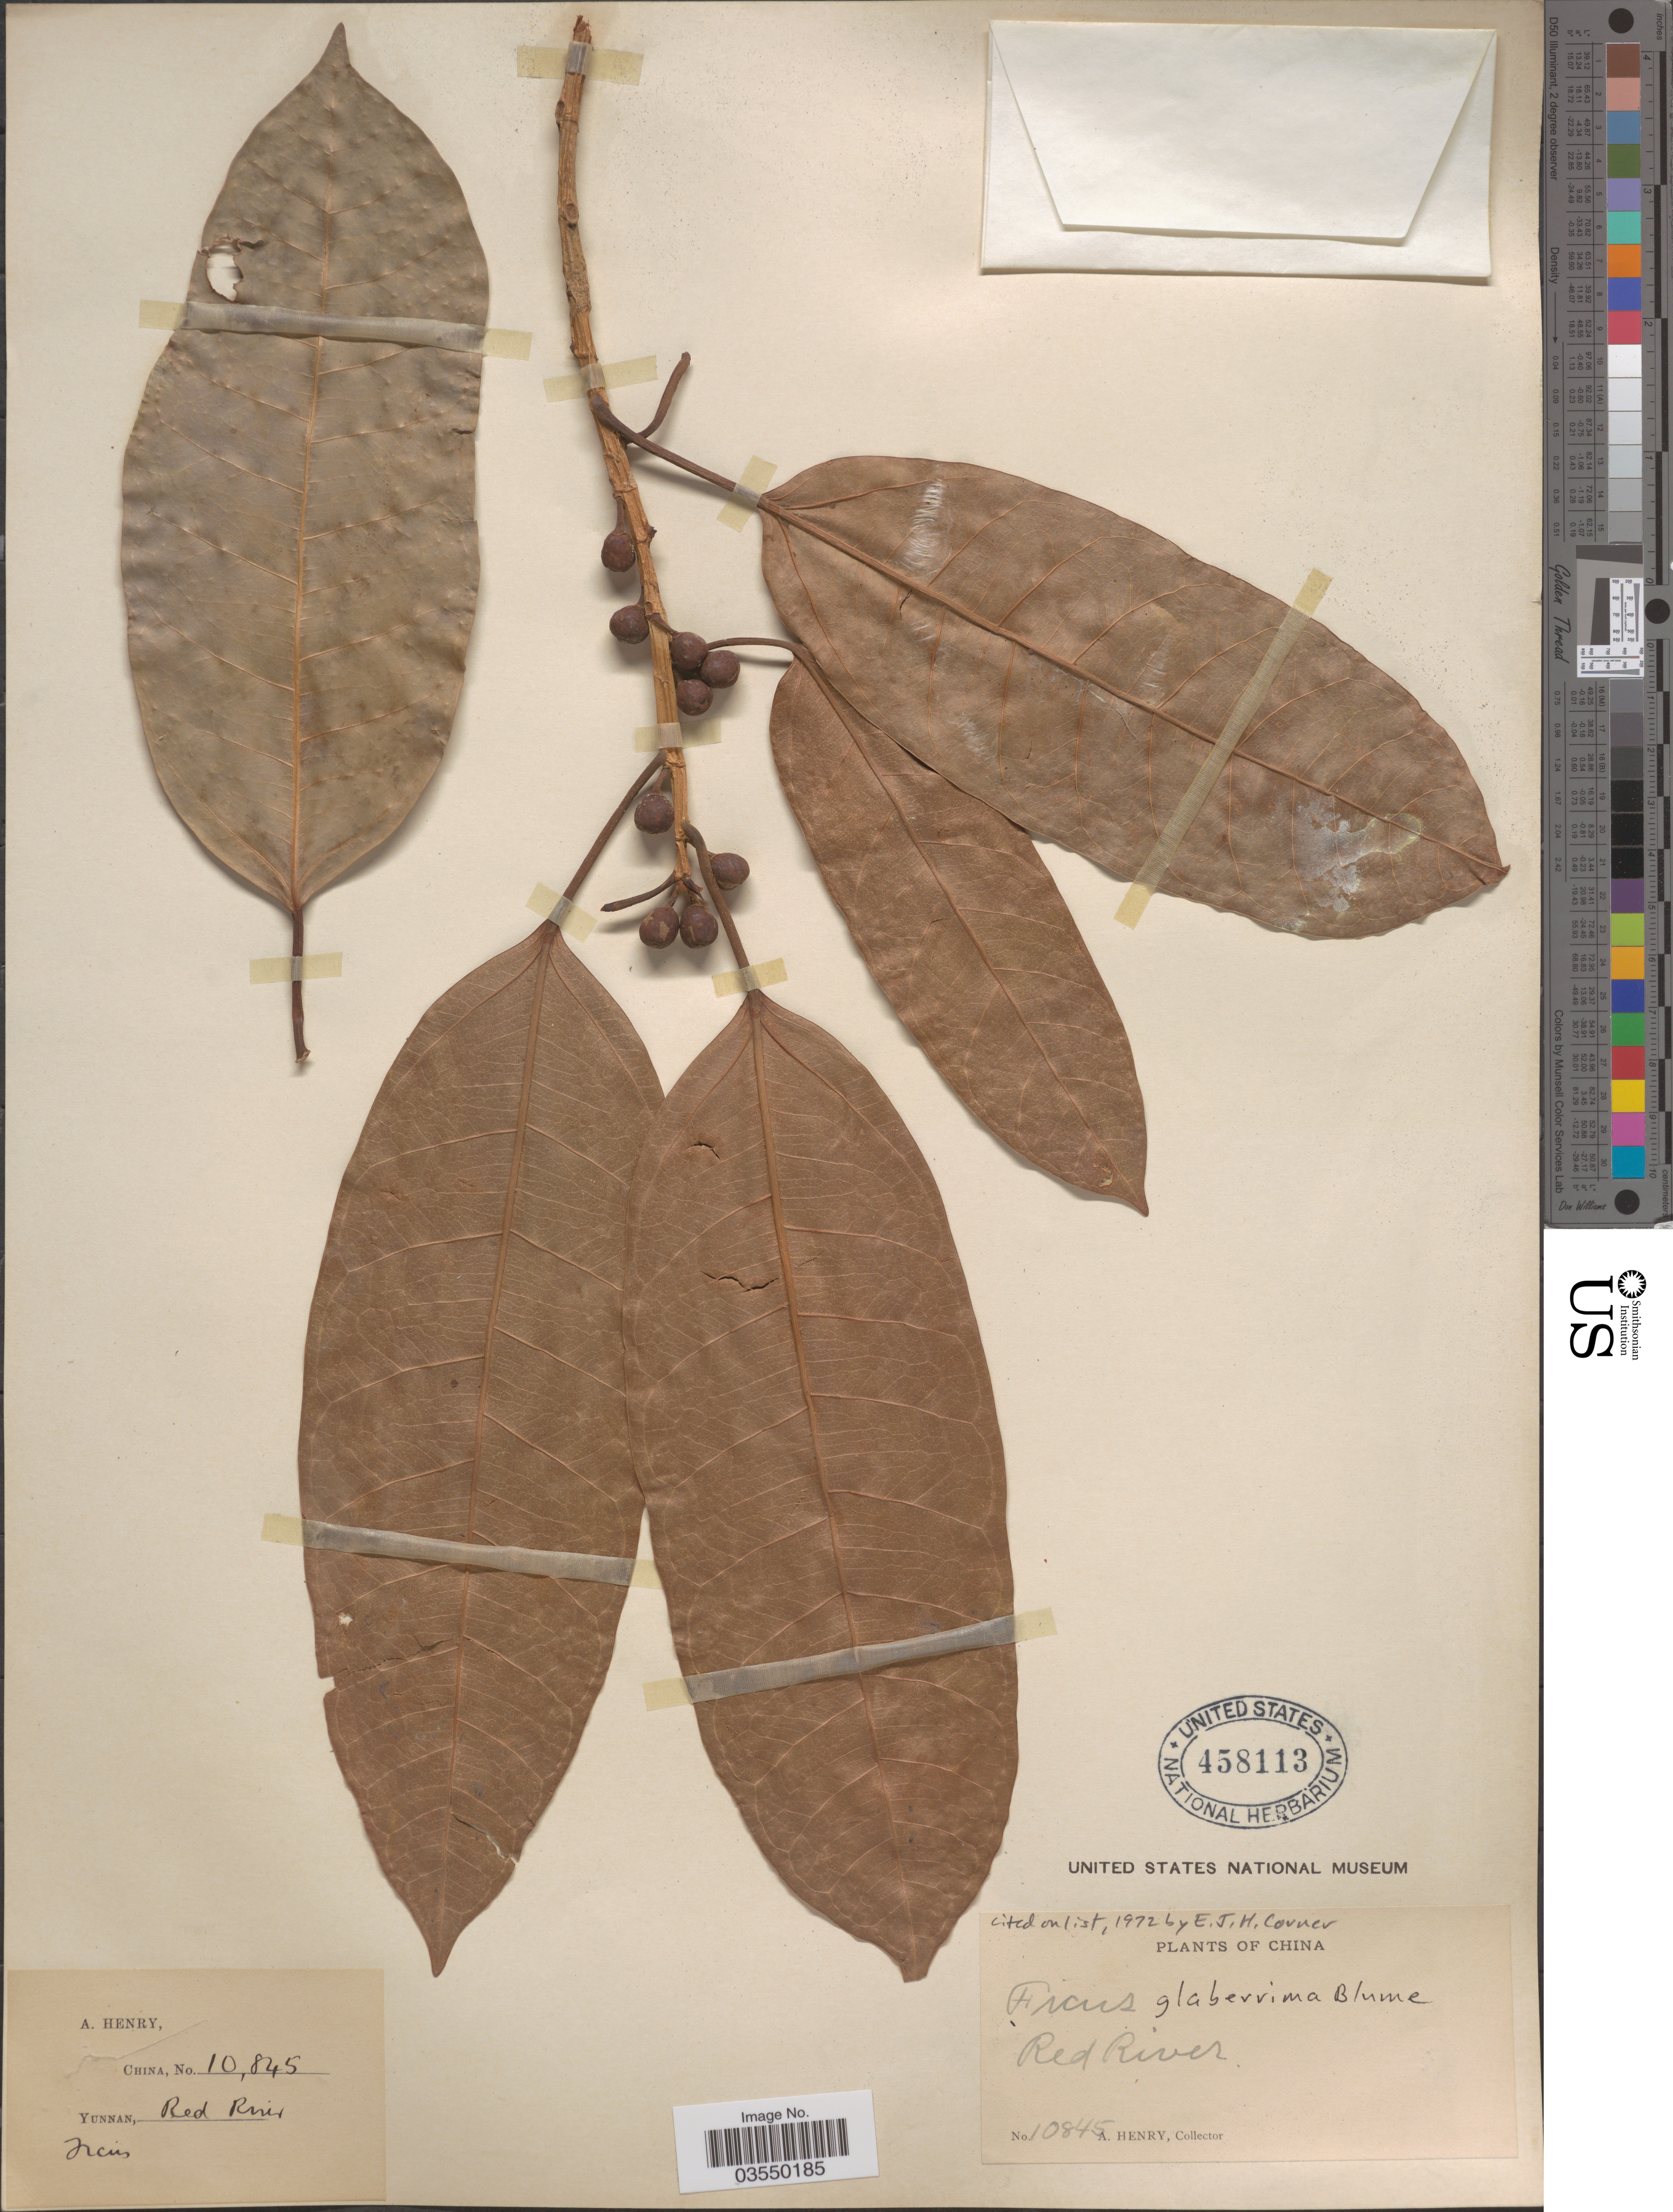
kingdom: Plantae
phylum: Tracheophyta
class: Magnoliopsida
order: Rosales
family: Moraceae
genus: Ficus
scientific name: Ficus glaberrima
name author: Heyne ex Roth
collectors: A. Henry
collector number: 10845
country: China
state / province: Yunnan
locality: Red River.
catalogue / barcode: US 458113